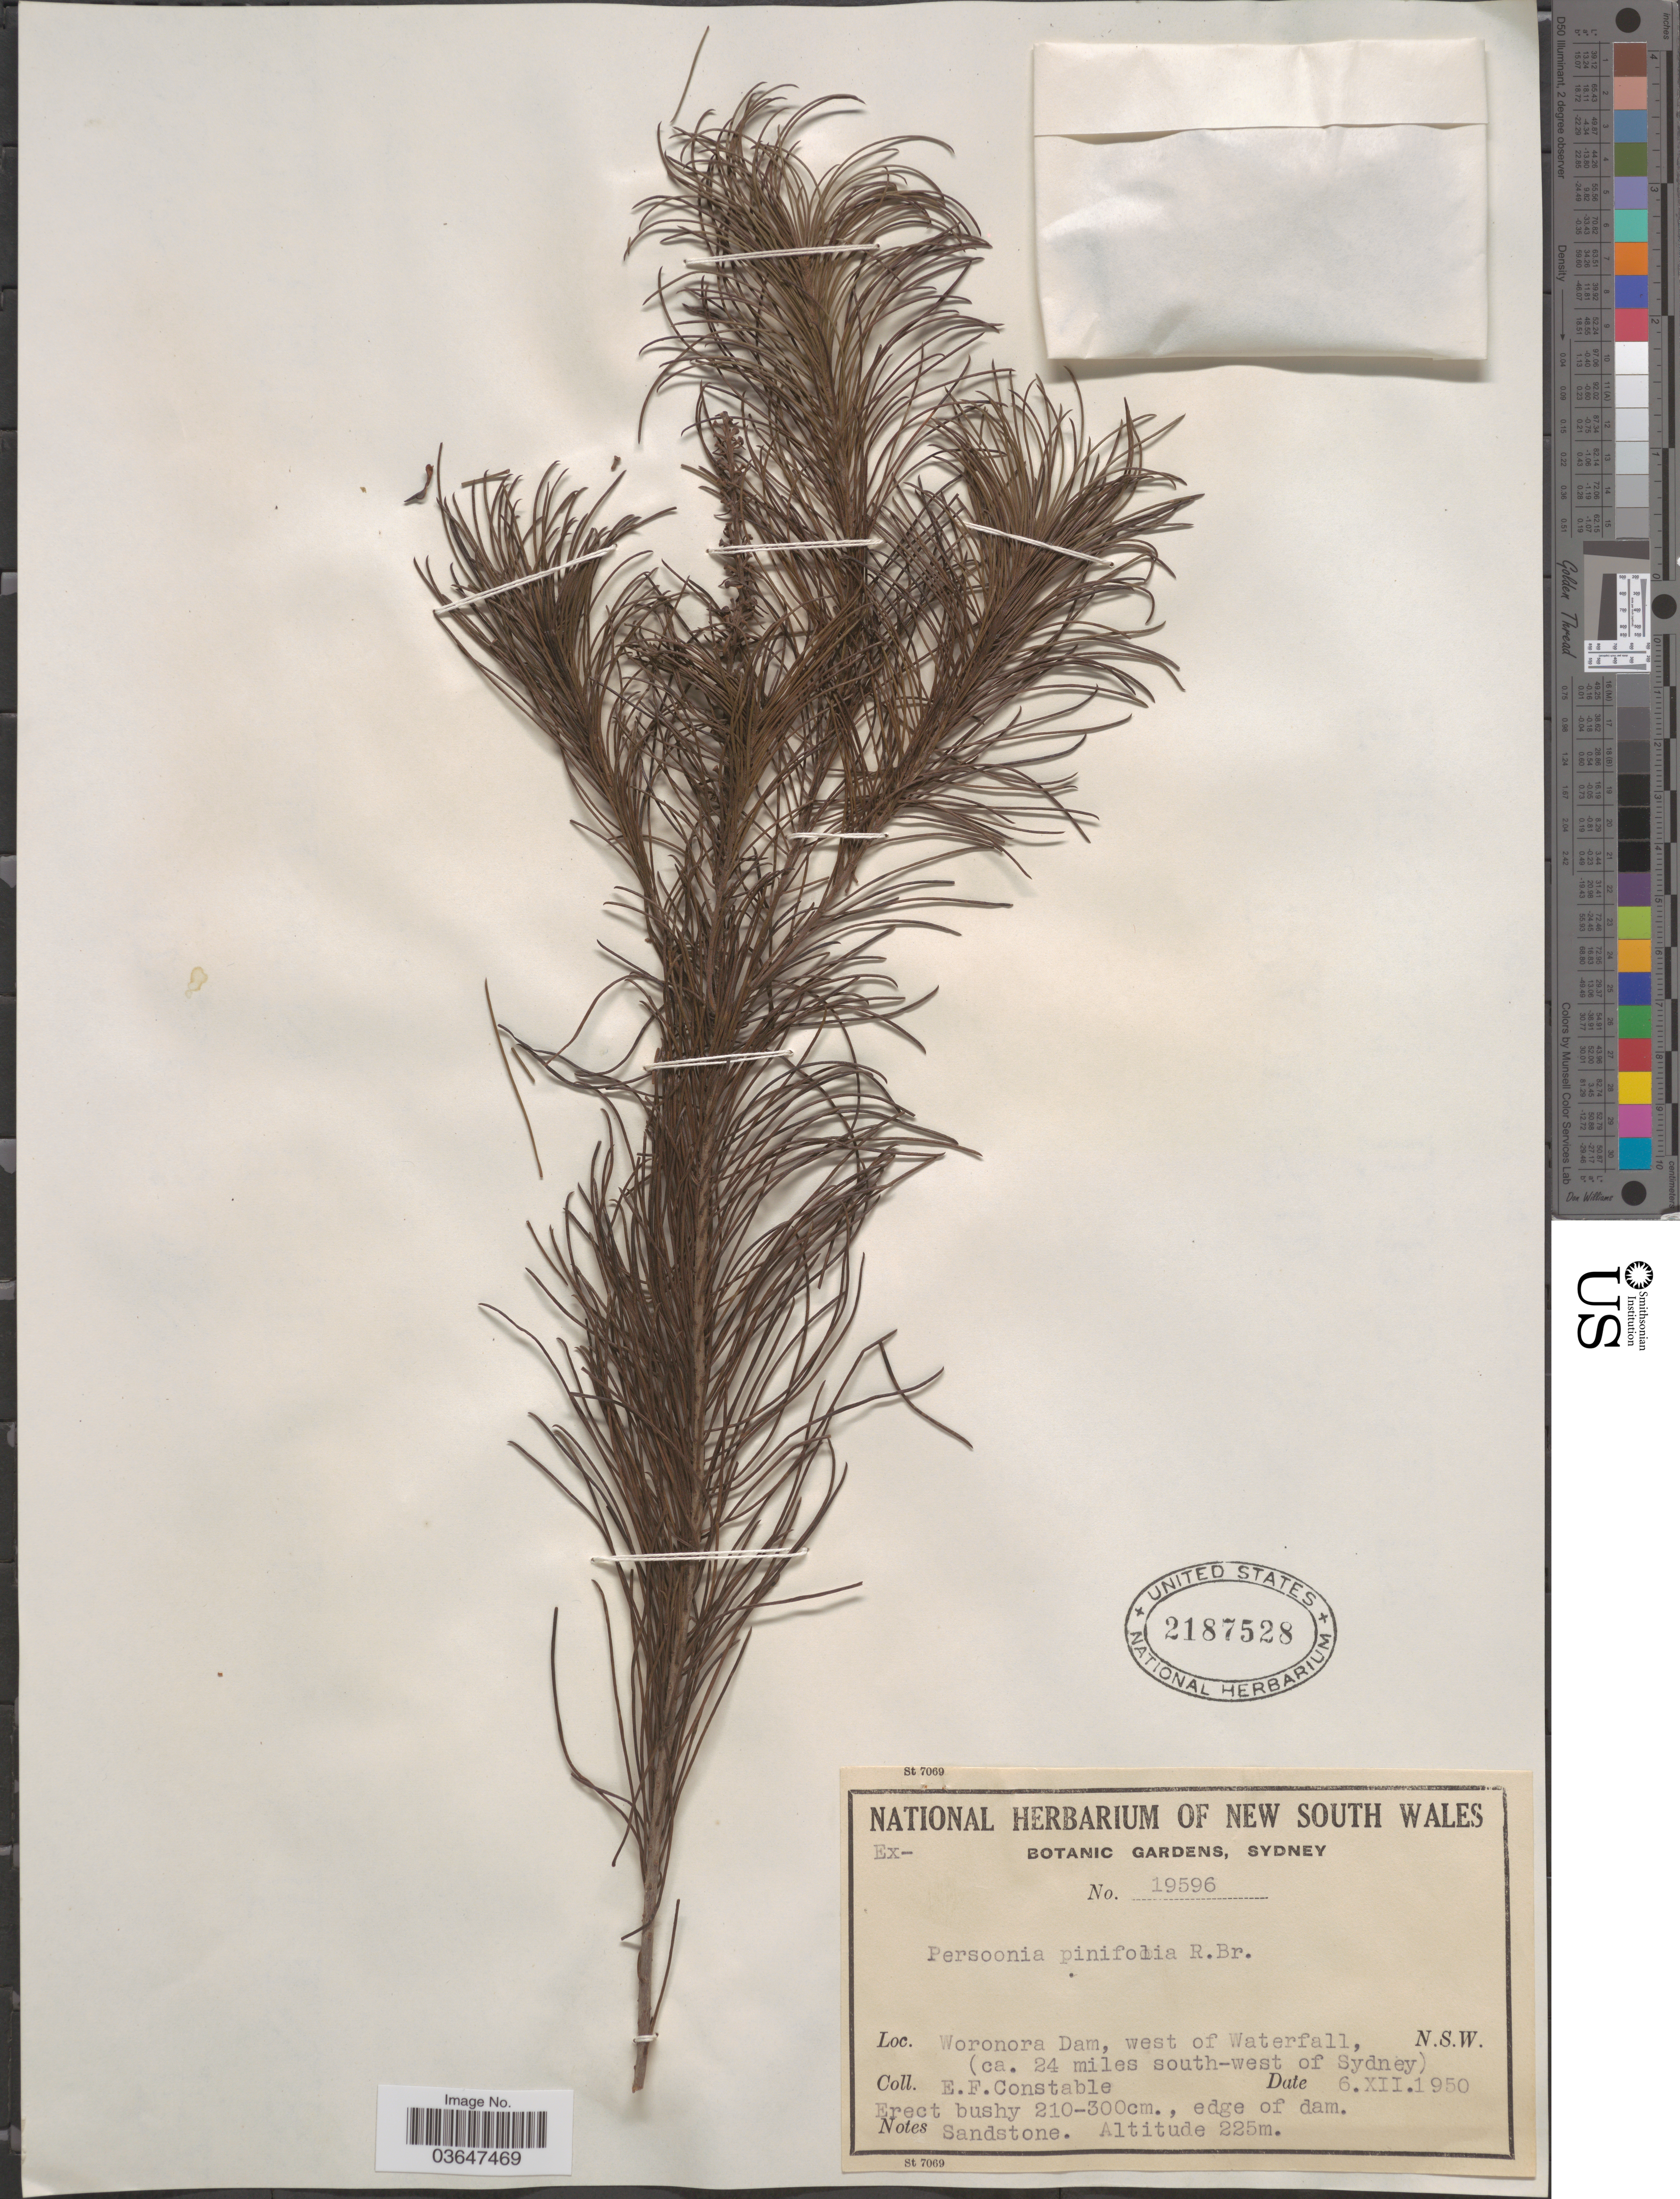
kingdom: Plantae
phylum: Tracheophyta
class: Magnoliopsida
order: Proteales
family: Proteaceae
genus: Persoonia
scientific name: Persoonia pinifolia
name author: R. Br.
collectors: E. F. Constable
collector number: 19596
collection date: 1950-12-06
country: Australia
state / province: New South Wales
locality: Woronora Dam, west of Waterfall, (ca. 24 miles south-west of Sydney).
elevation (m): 225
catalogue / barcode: US 2187528